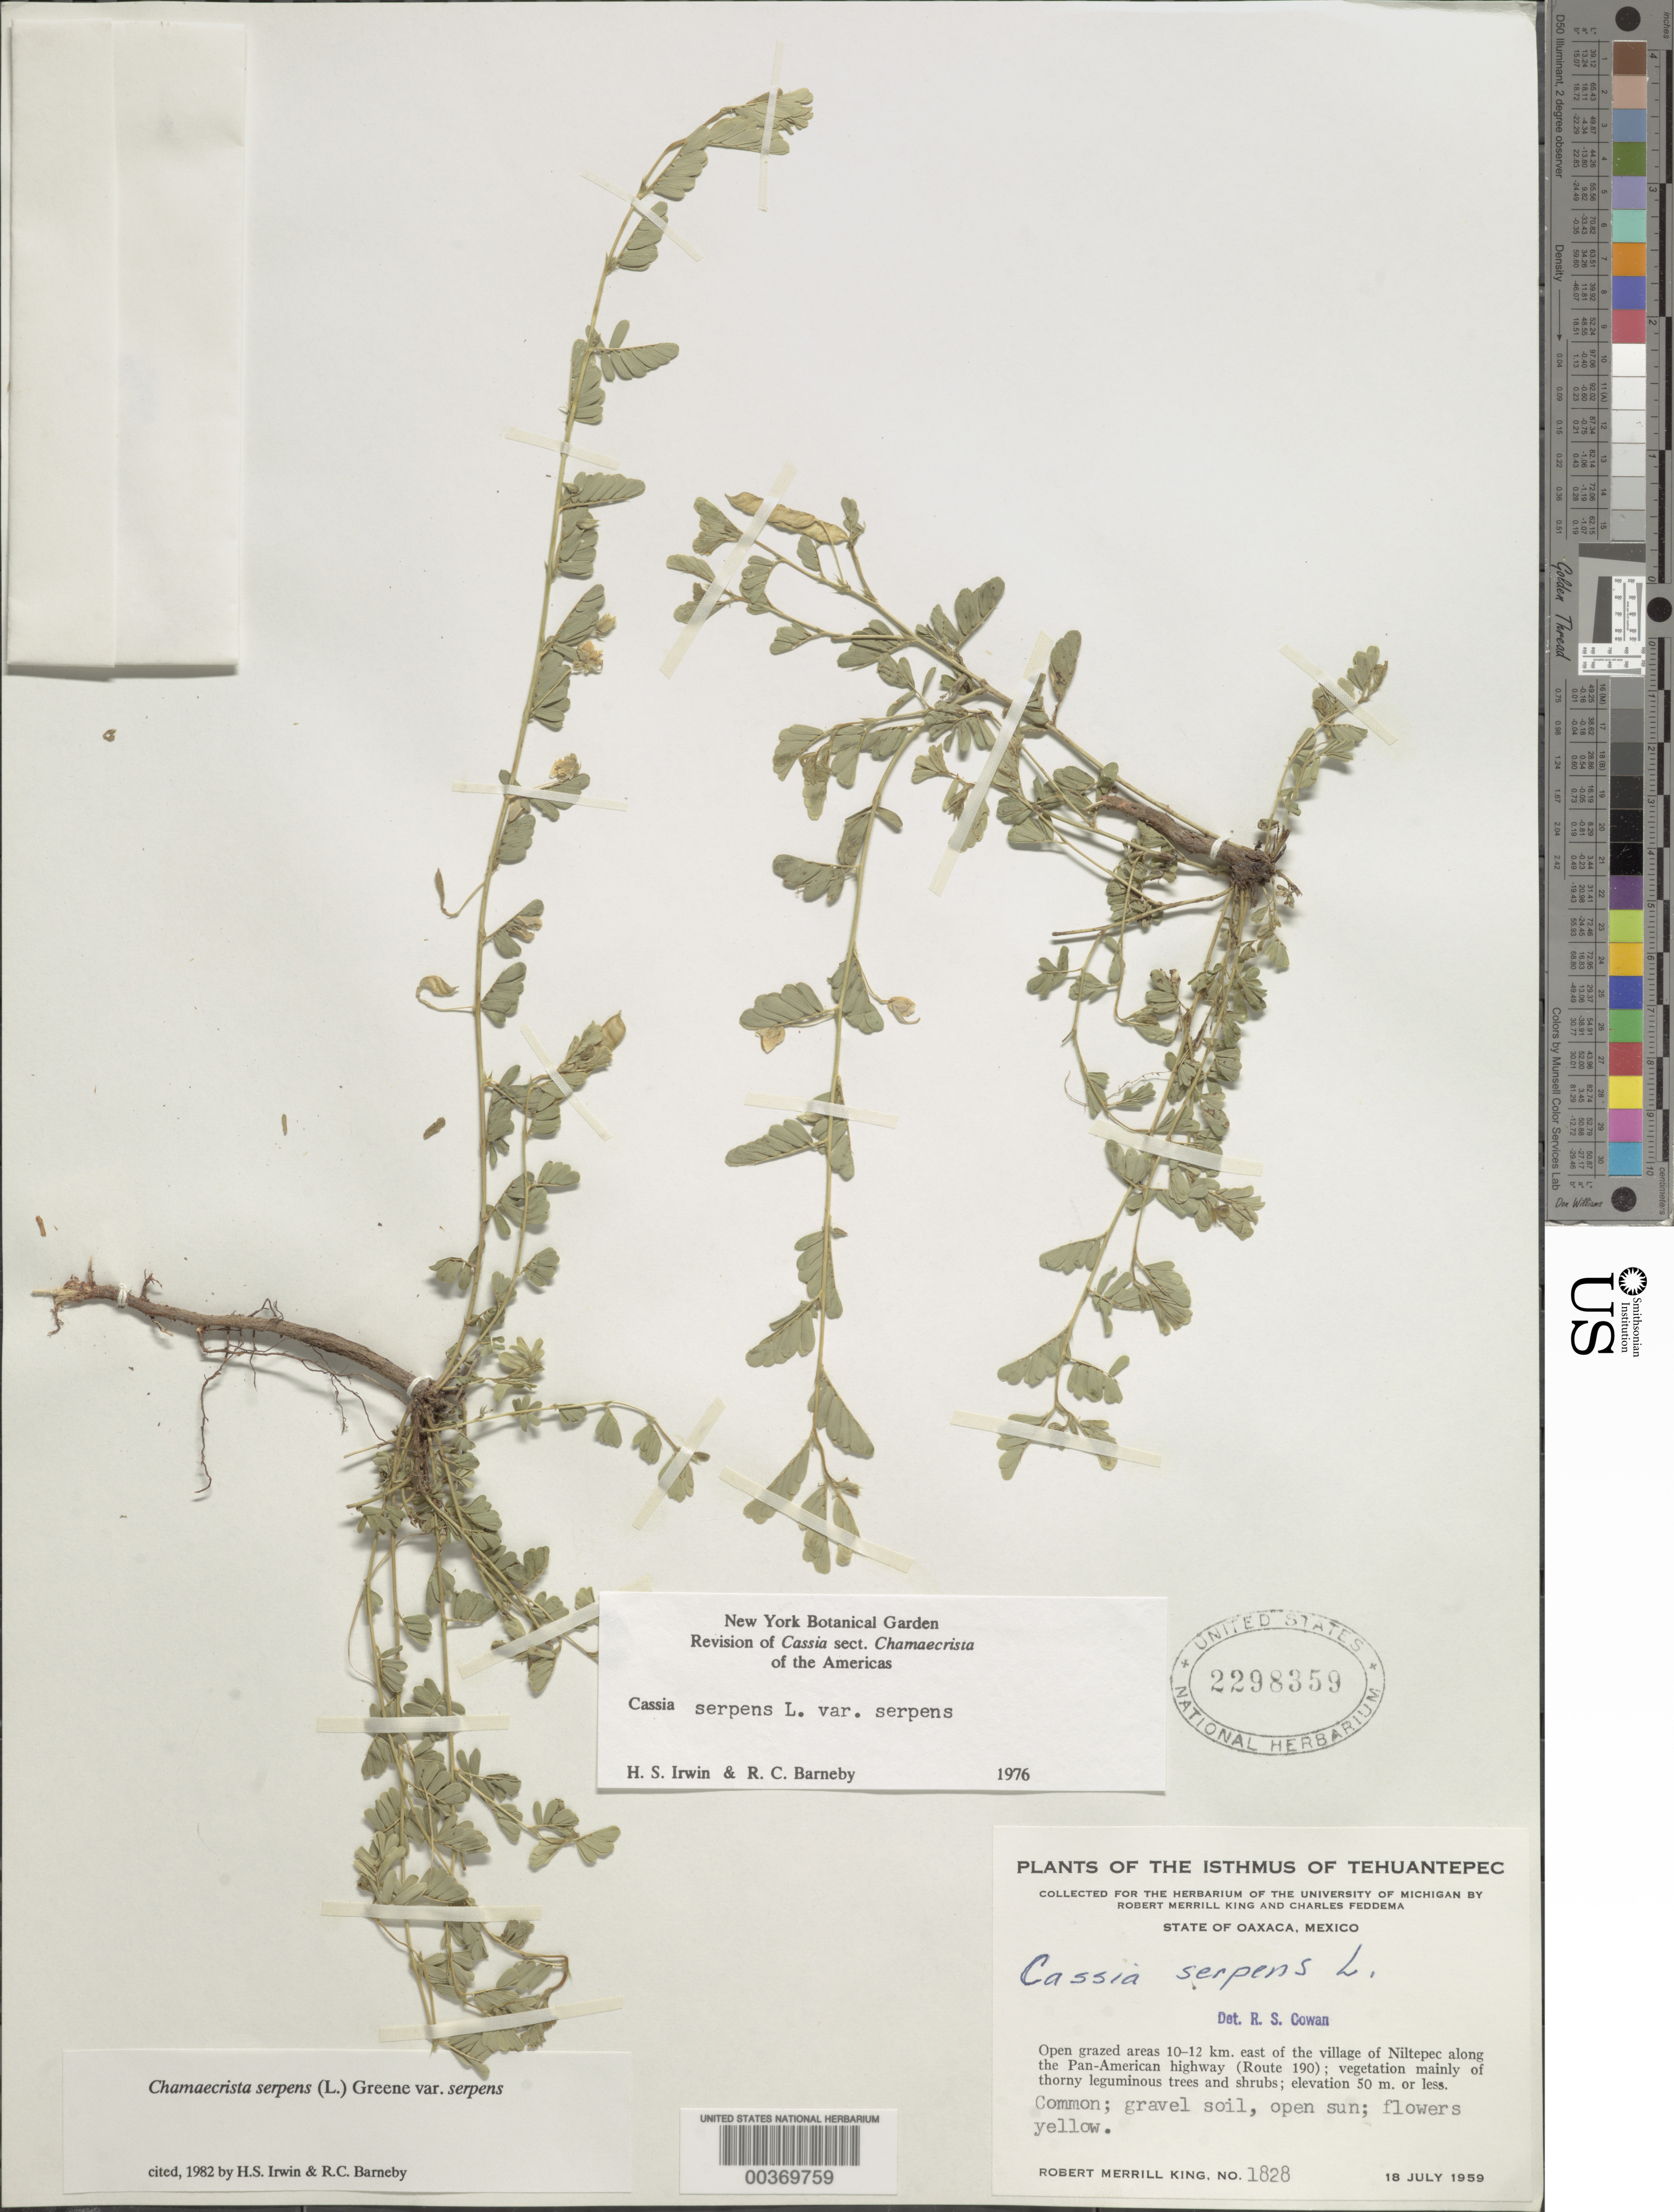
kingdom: Plantae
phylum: Tracheophyta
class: Magnoliopsida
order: Fabales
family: Fabaceae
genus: Chamaecrista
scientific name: Chamaecrista serpens var. serpens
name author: (L.) Greene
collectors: R. M. King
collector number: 1858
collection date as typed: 18 Jul 1959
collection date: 1959-07-18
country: Mexico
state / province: Oaxaca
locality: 10-12 km E of Niltepec along the Pan-American Highway (route 190)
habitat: Open grazed areas; gravel soil, open sun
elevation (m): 50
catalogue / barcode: US 2298359